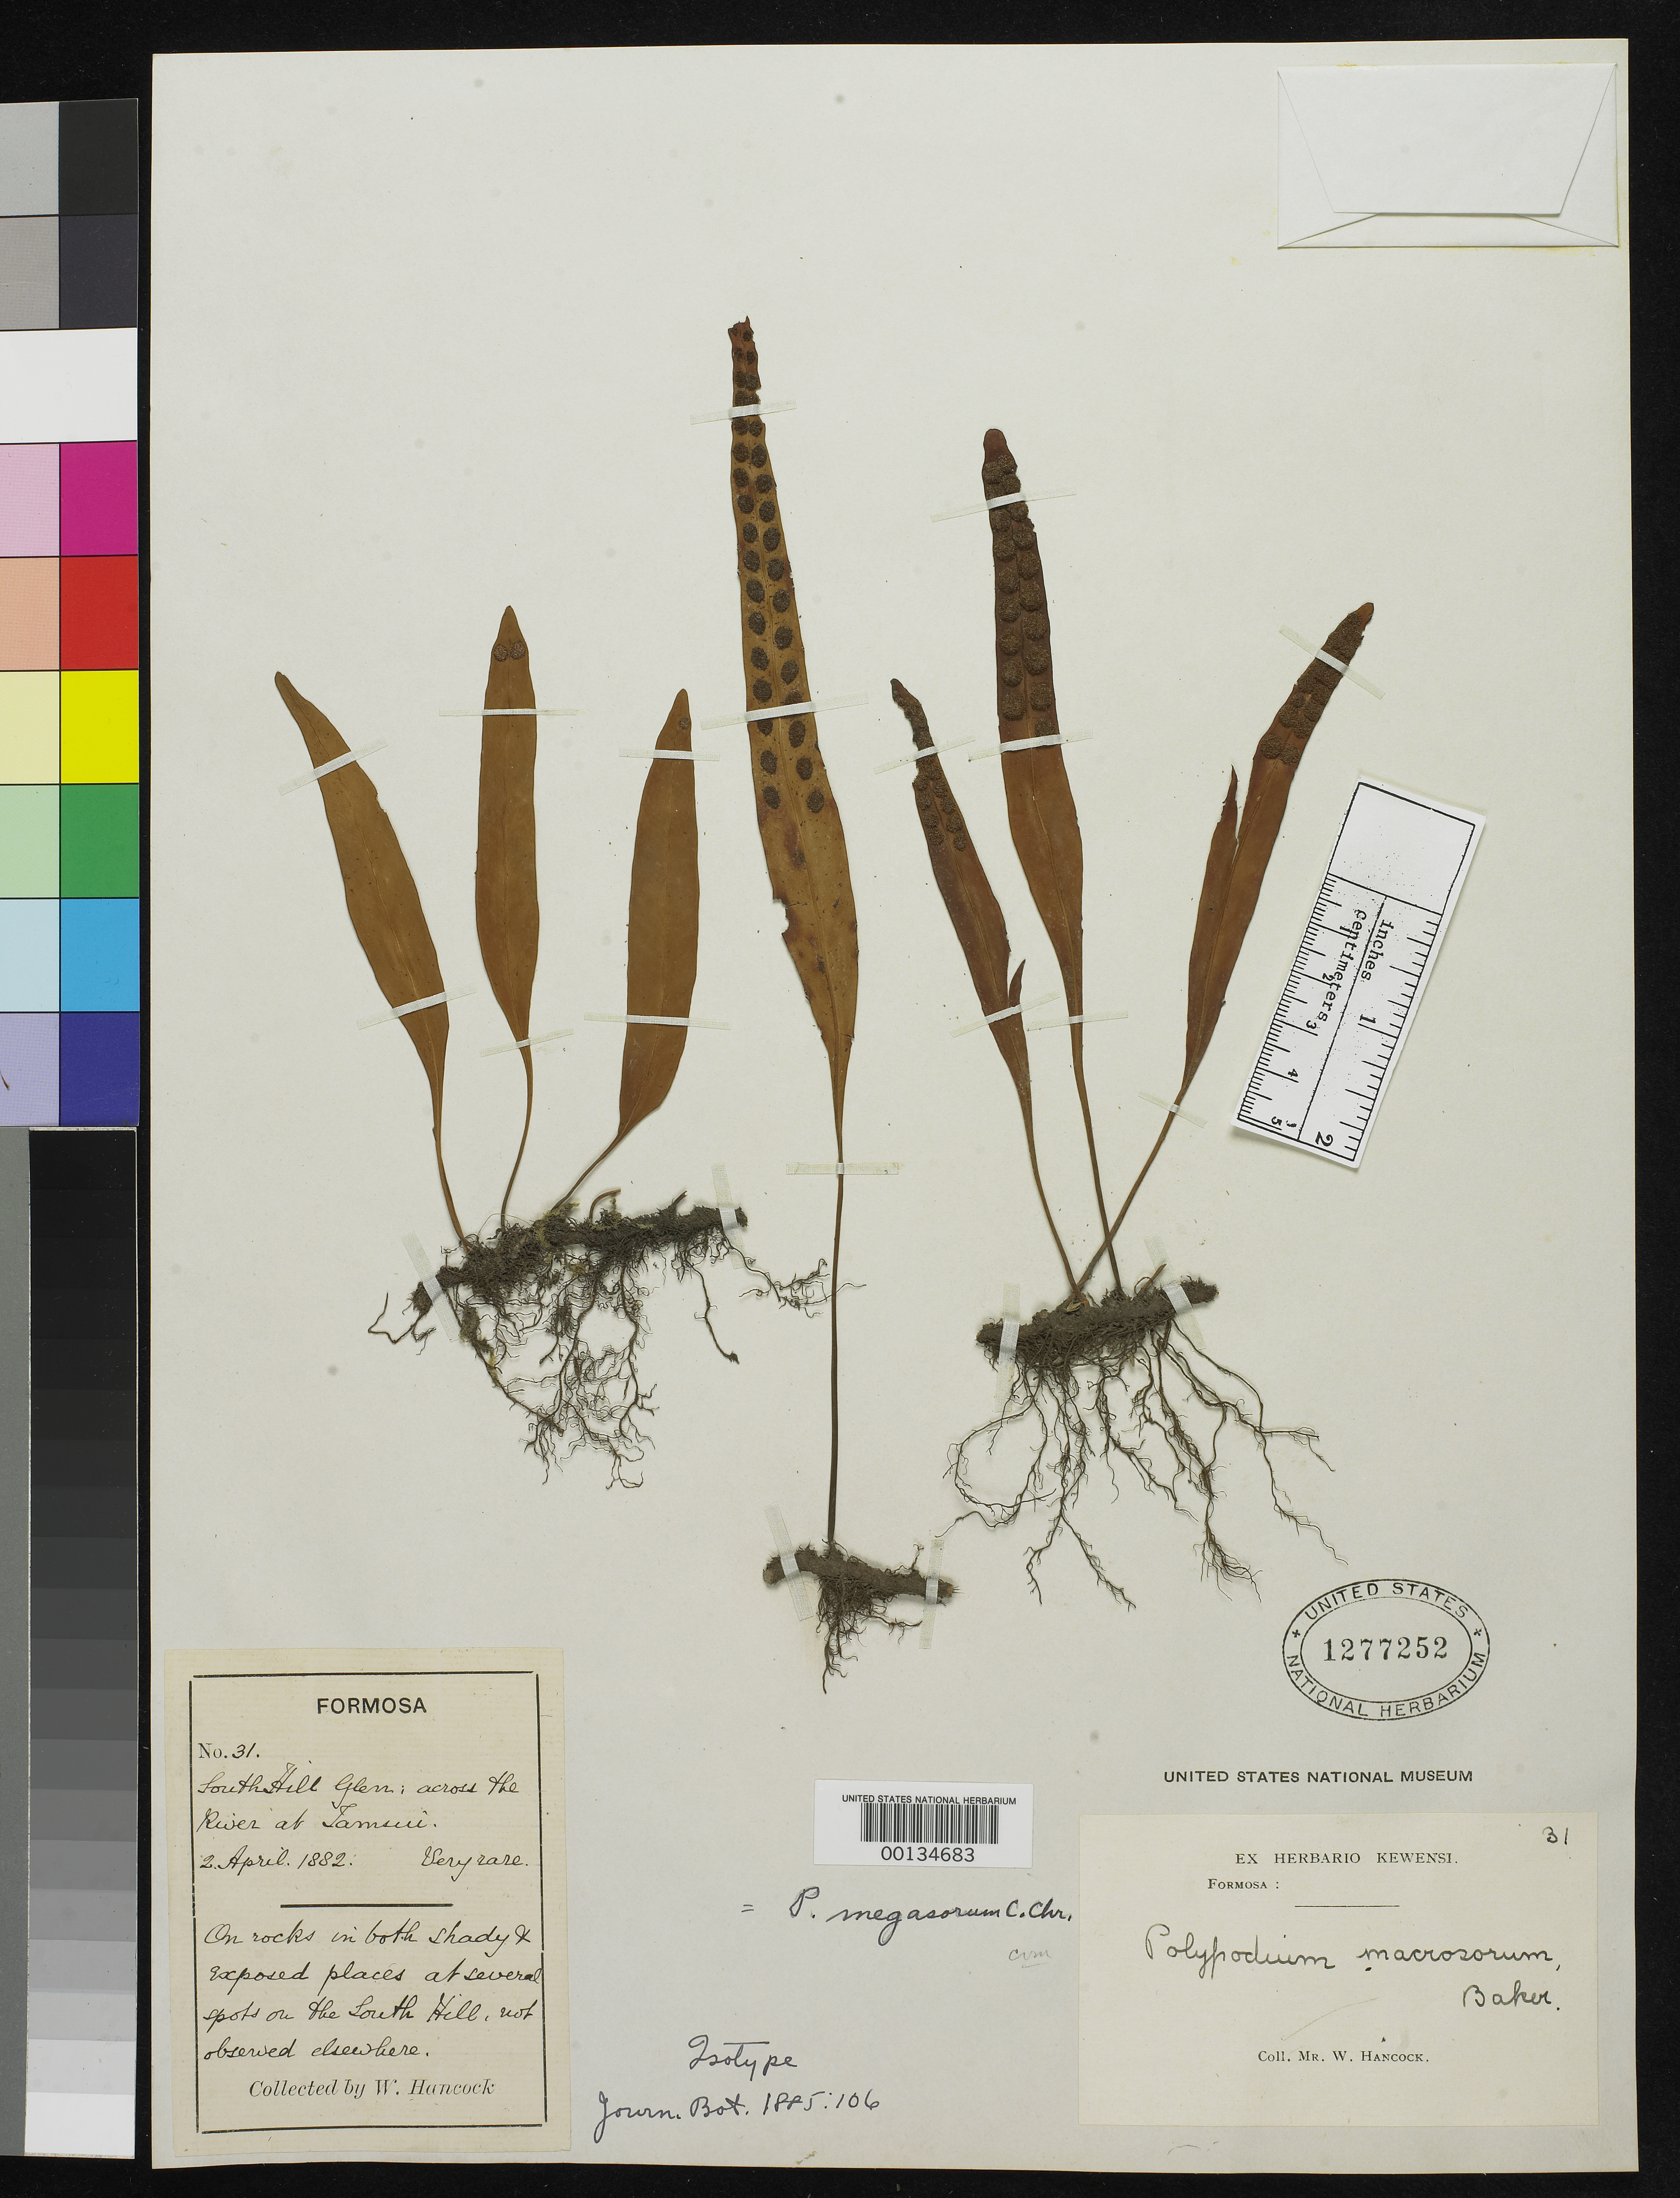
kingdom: Plantae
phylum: Tracheophyta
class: Polypodiopsida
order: Polypodiales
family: Polypodiaceae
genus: Polypodium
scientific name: Polypodium macrosorum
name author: Baker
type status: Type Collection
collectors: W. Hancock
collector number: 31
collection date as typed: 02 Apr 1882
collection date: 1882-04-02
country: Taiwan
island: Taiwan [Formosa]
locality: South Hill Glen, across river at Tamuri.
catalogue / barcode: US 1277252